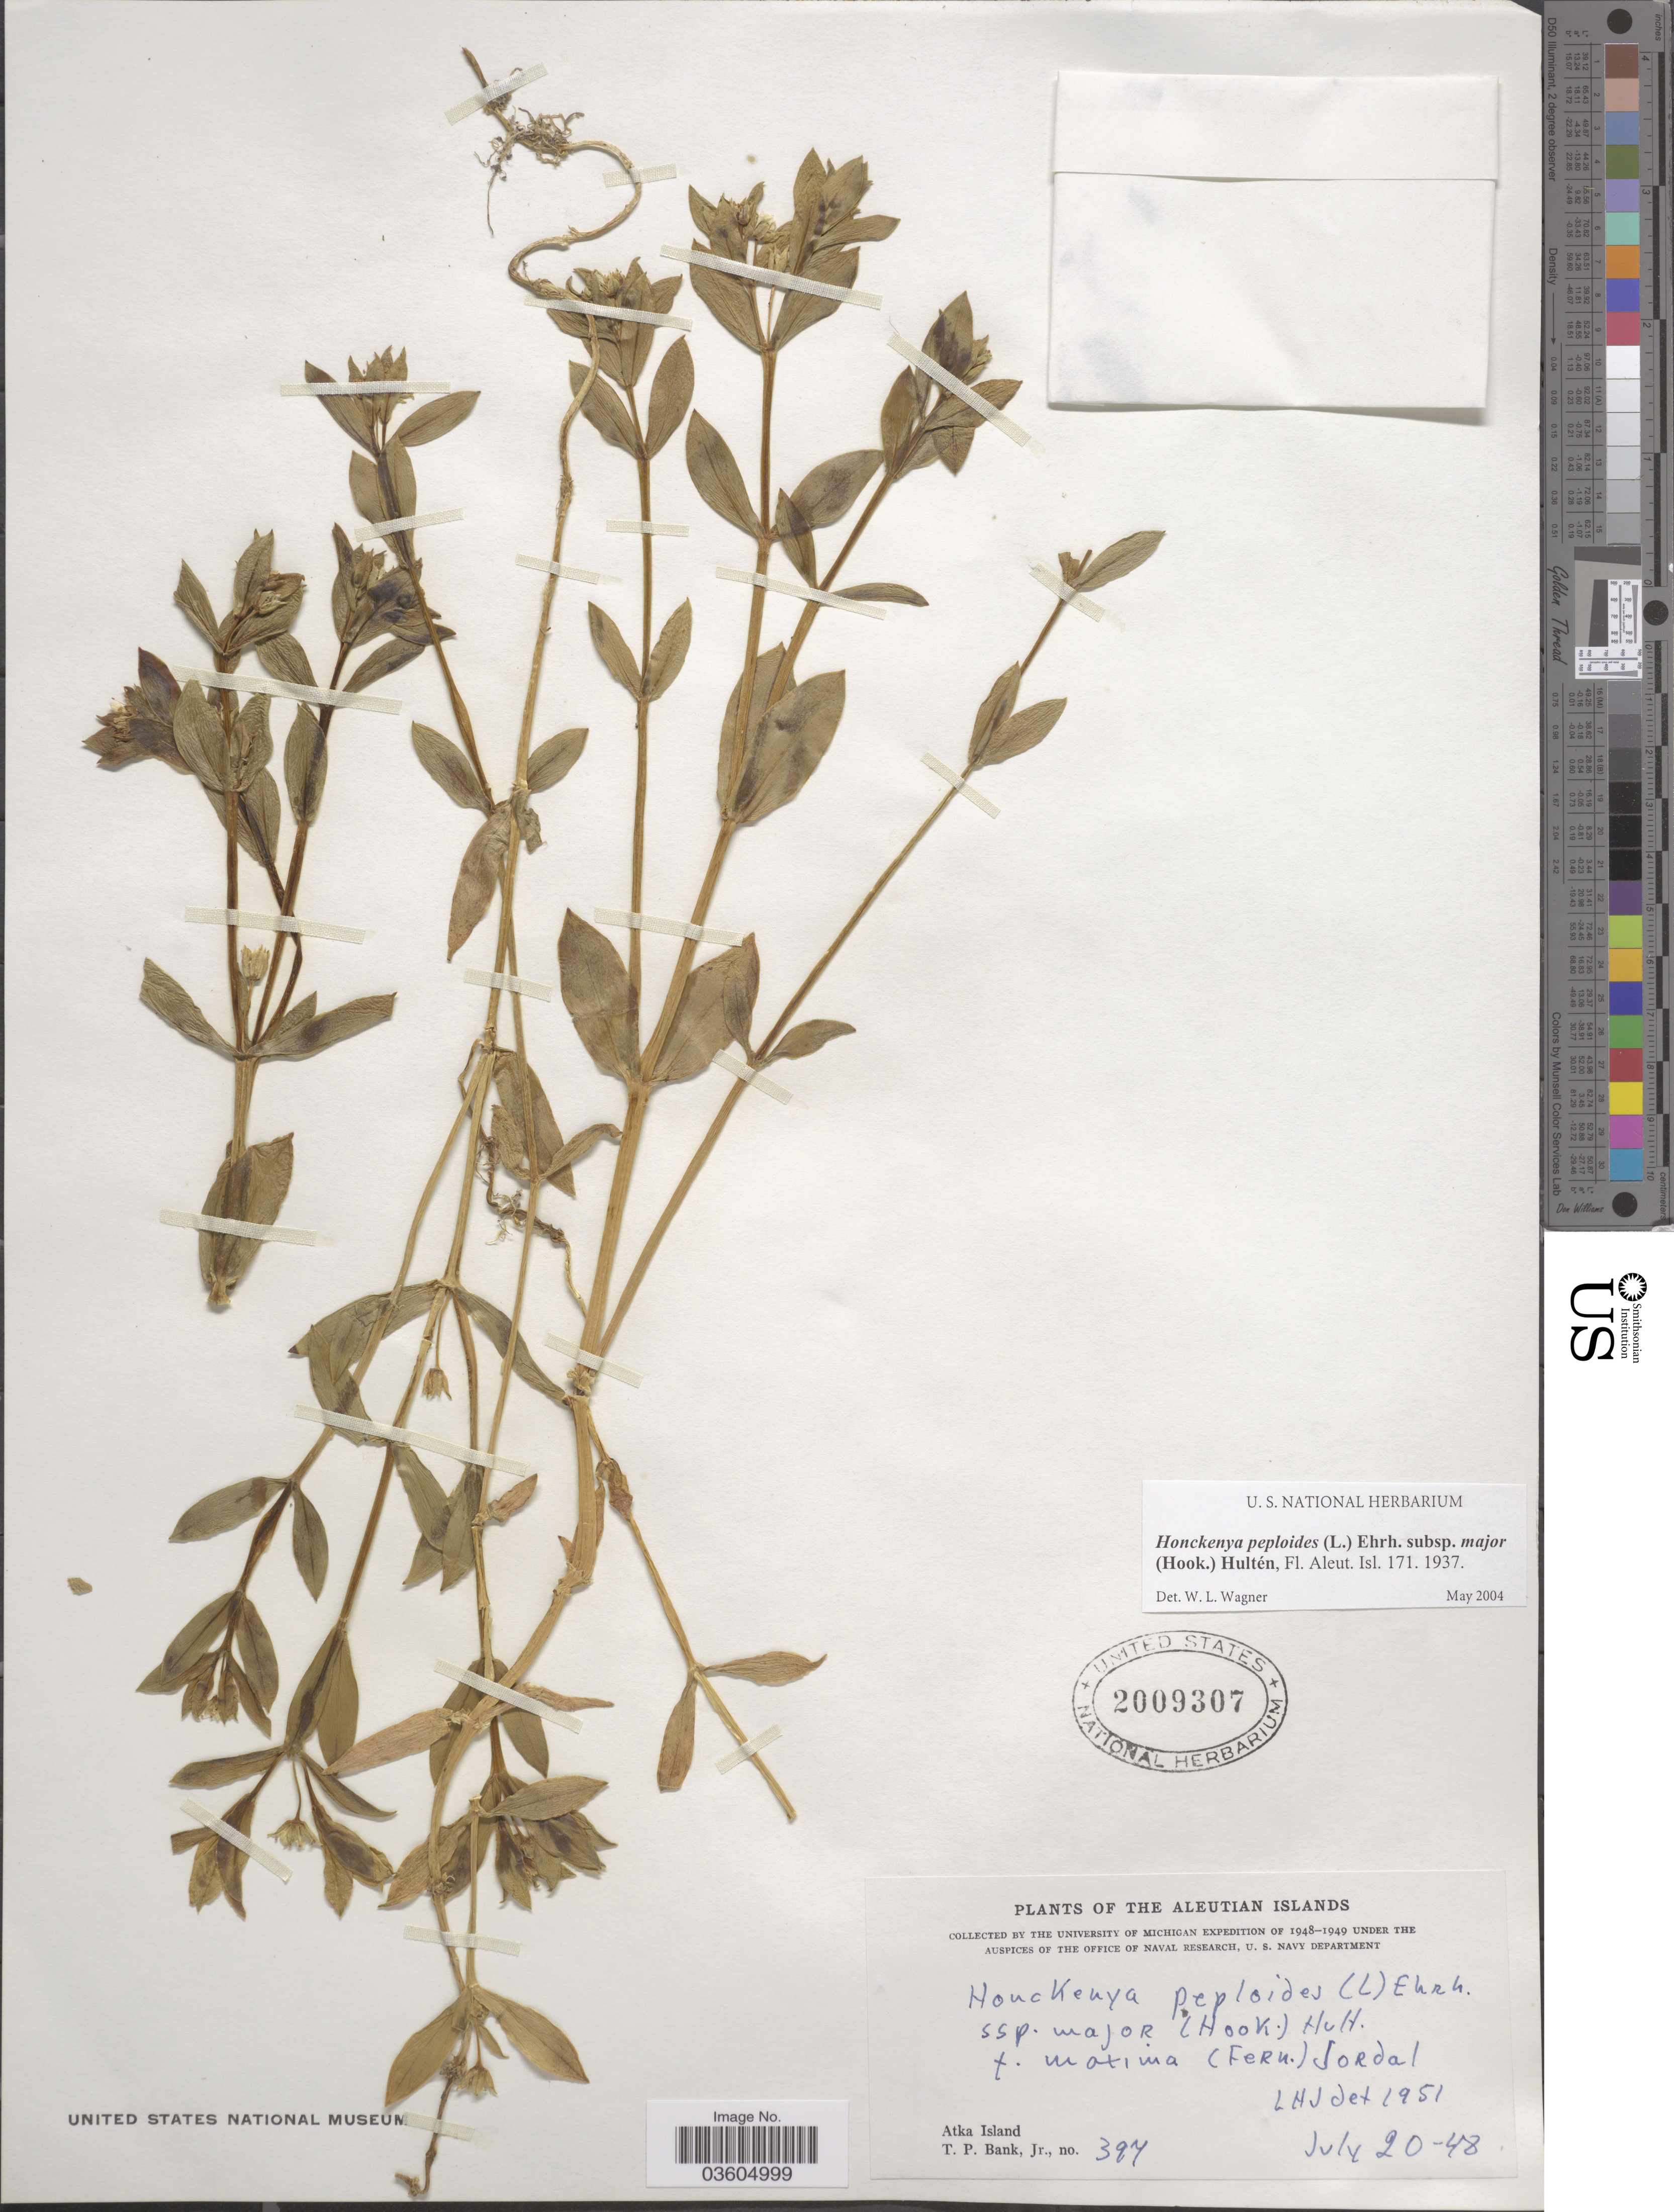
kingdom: Plantae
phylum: Tracheophyta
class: Magnoliopsida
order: Caryophyllales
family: Caryophyllaceae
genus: Honckenya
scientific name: Honckenya peploides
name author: (L.) Ehrh.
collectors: T. Bank Jr.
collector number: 397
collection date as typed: Transcribed d/m/y: 20/7/48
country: United States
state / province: Alaska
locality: Aleutian Islands. Atka Island.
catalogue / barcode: US 2009307